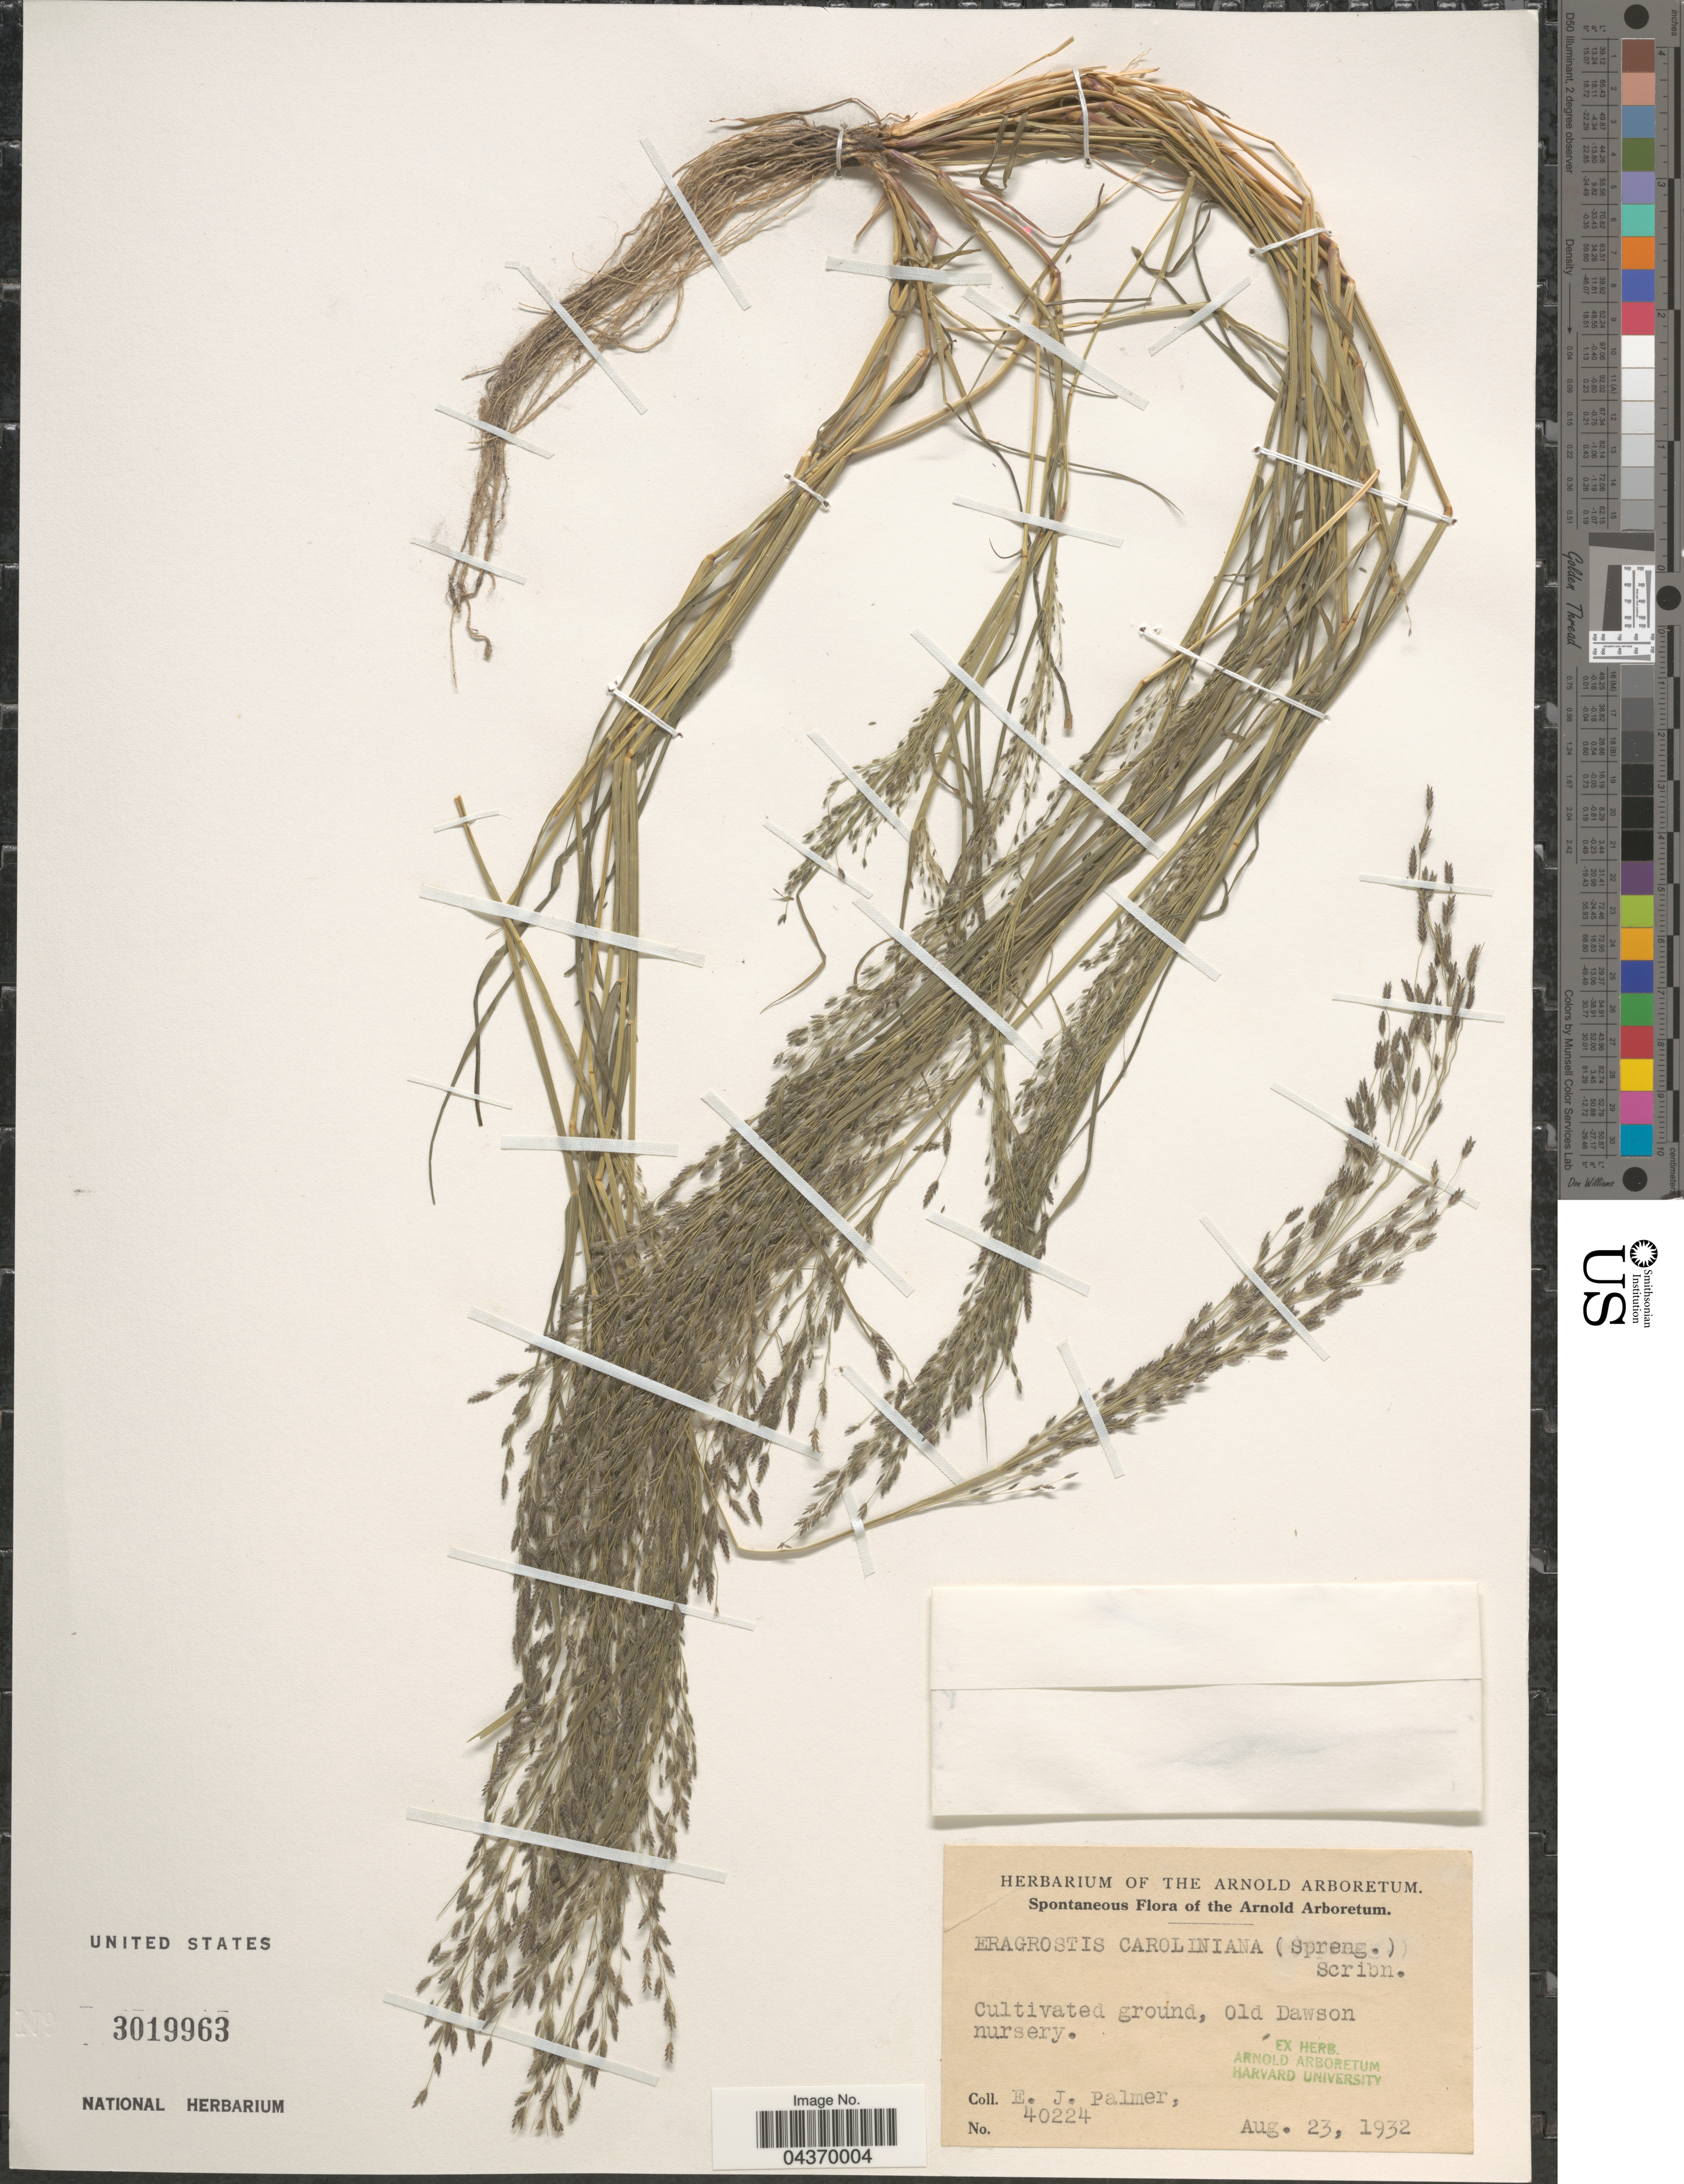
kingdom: Plantae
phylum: Tracheophyta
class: Liliopsida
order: Poales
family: Poaceae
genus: Eragrostis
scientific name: Eragrostis pectinacea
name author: (Michx.) Nees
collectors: E. J. Palmer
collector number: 40224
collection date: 1932-08-23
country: United States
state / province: Massachusetts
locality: The Arnold Arboretum. Old Dawson nursery.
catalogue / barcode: US 3019963